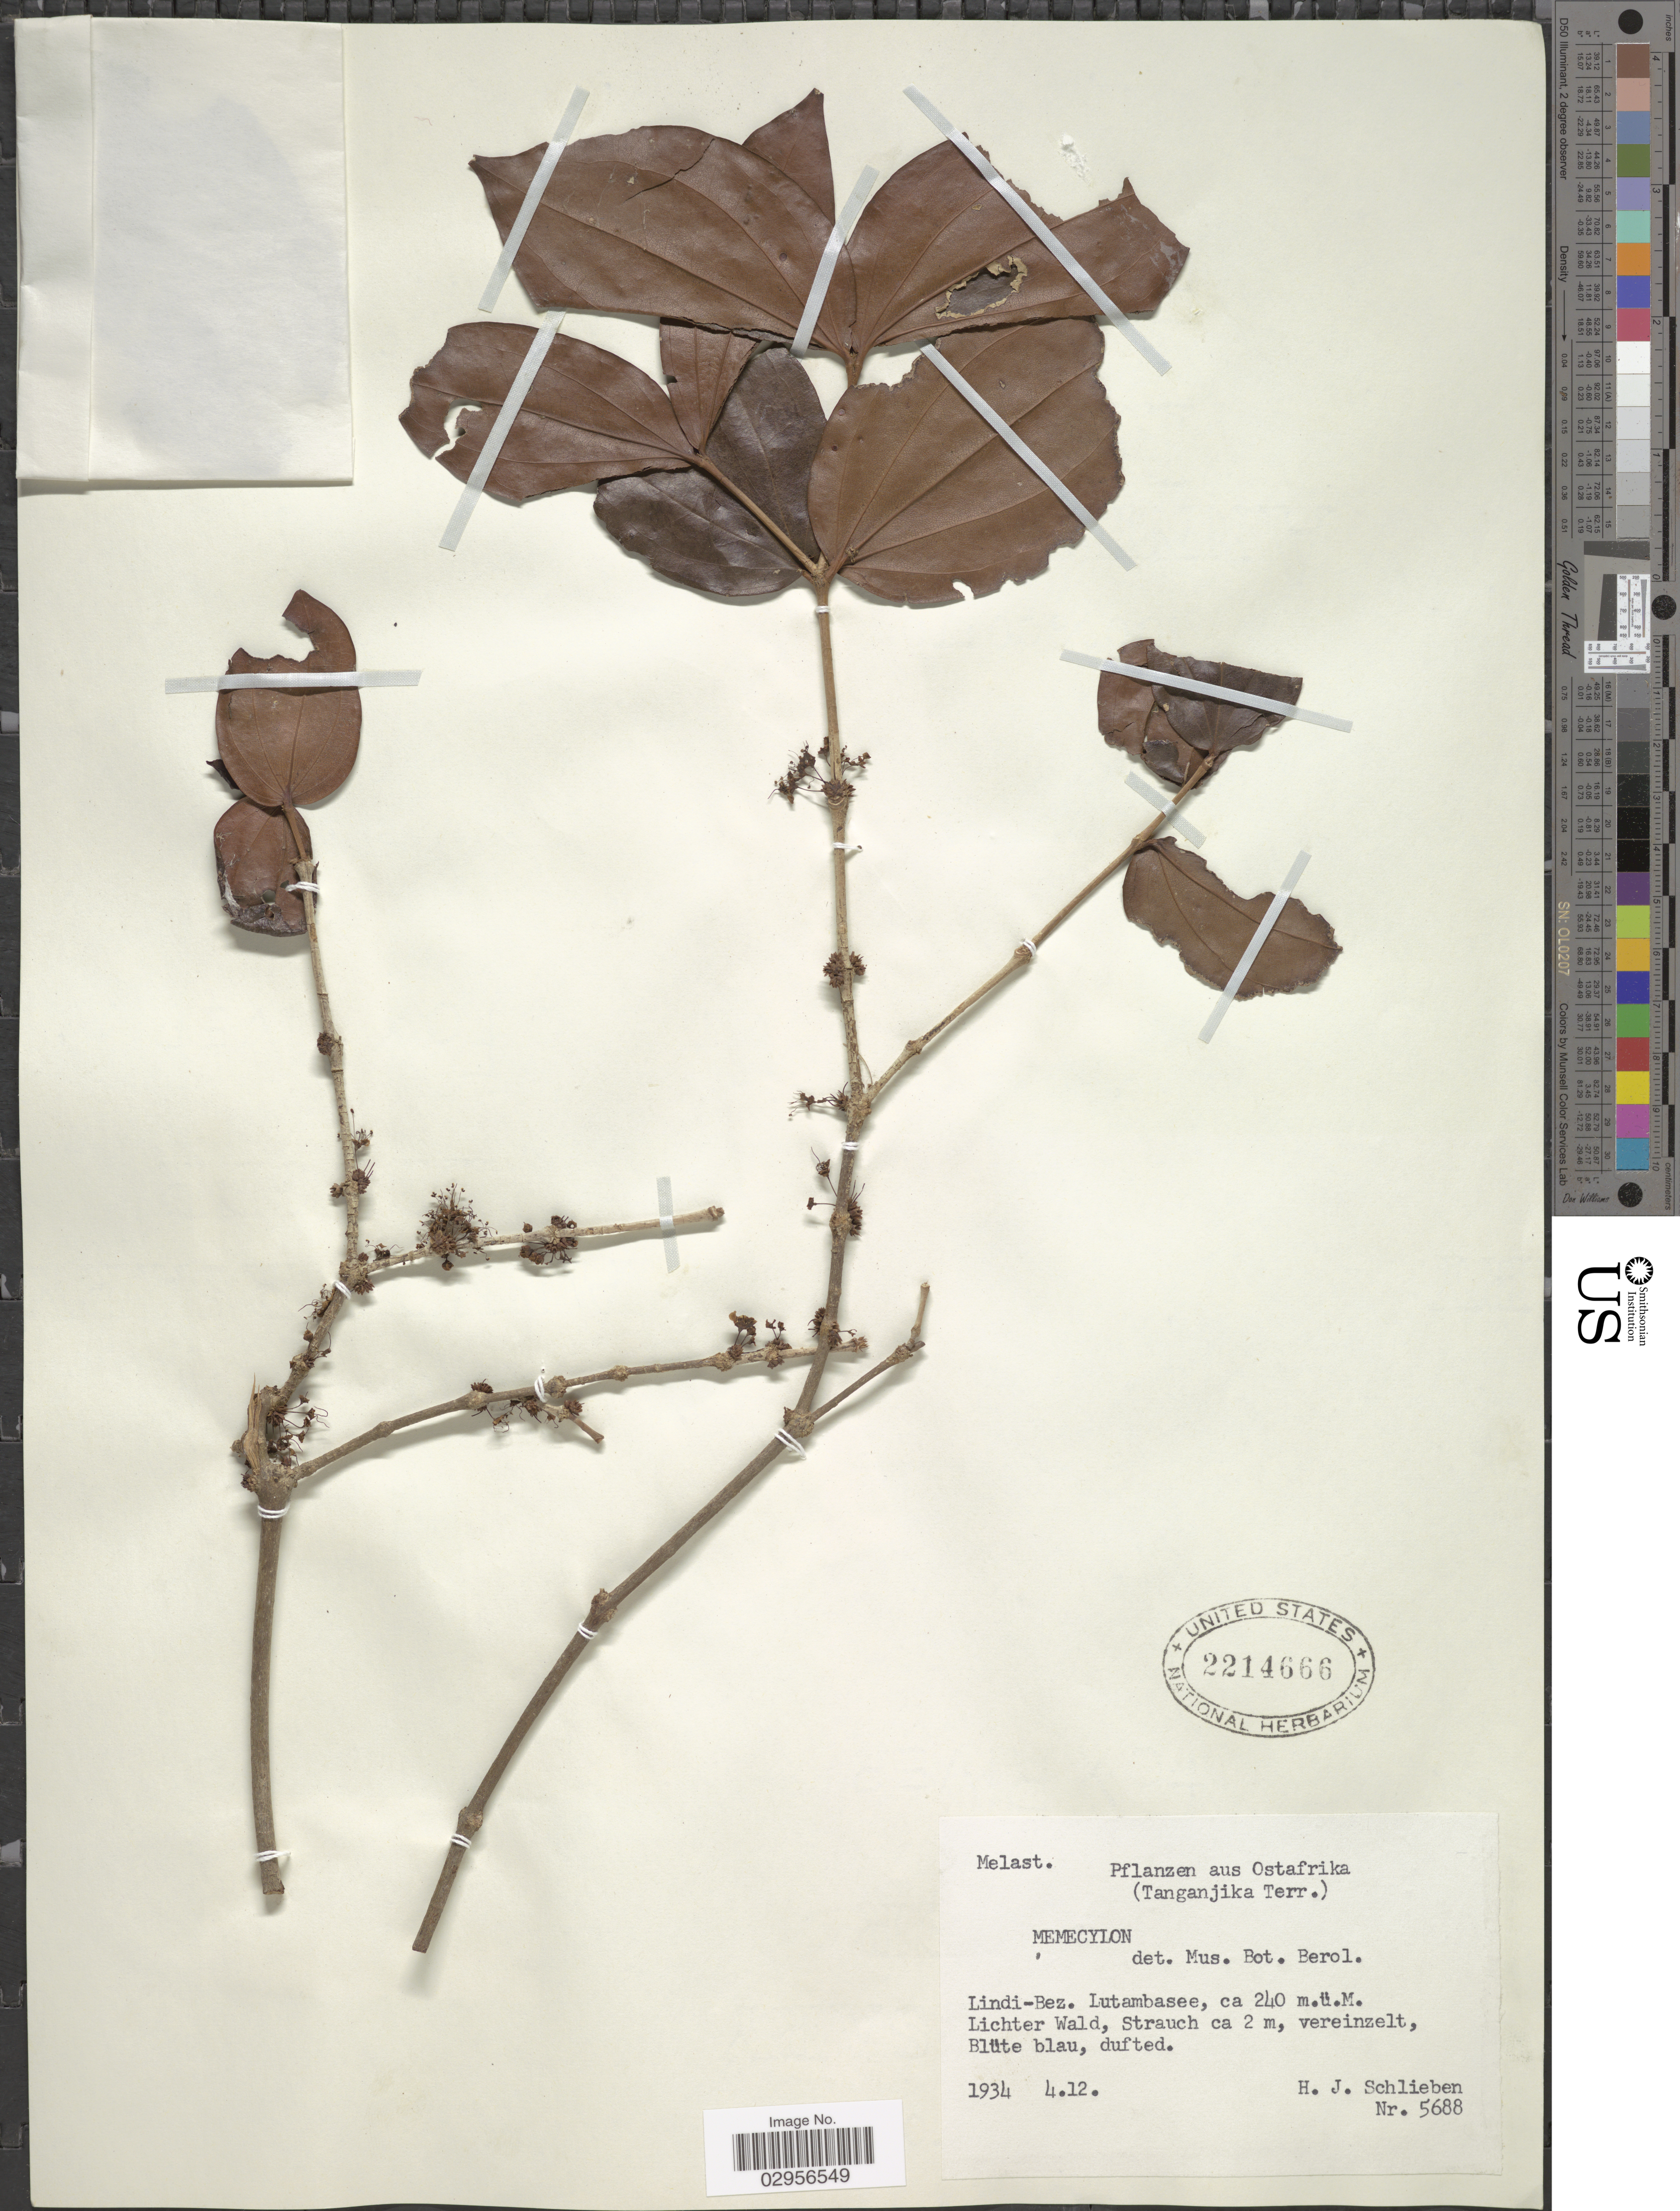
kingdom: Plantae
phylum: Tracheophyta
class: Magnoliopsida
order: Myrtales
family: Melastomataceae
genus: Memecylon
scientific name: Memecylon sp.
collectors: H. J. Schlieben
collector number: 5688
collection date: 1934-04-12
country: Tanzania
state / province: Lindi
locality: Ostafrika (Tanganjika Terr.), Lindi-Bez. Lutambasee.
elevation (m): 240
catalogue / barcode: US 2214666